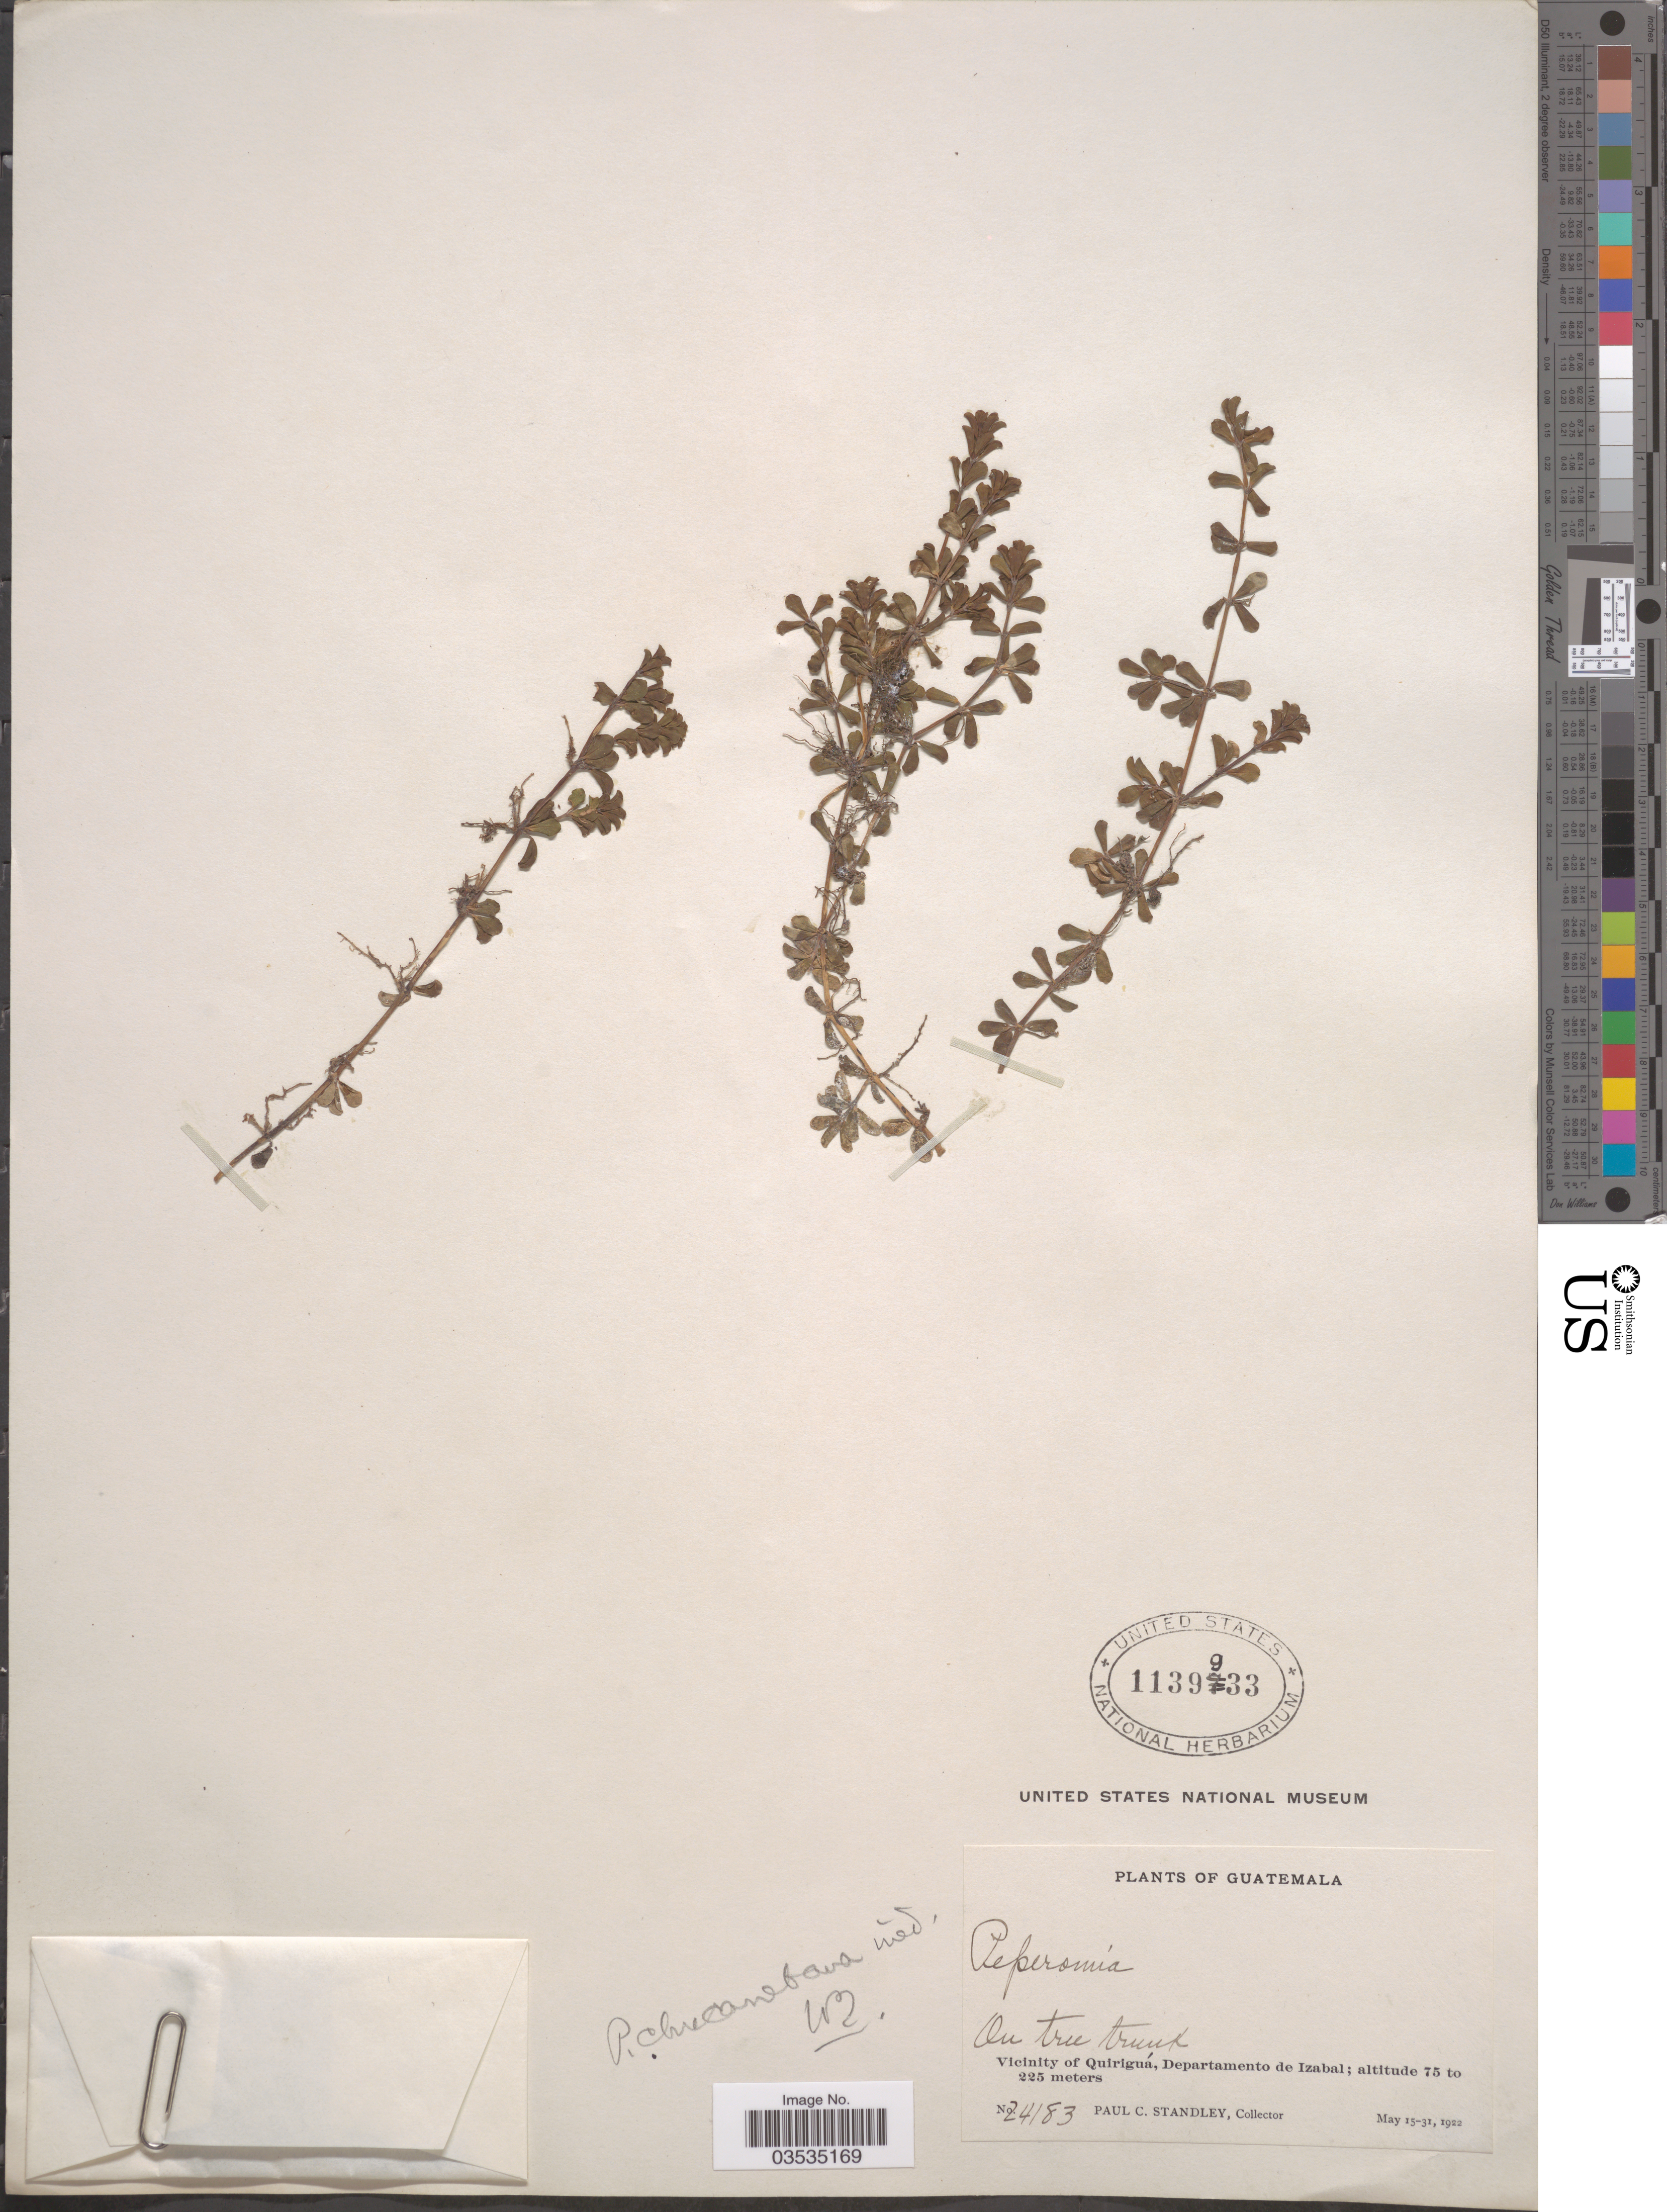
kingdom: Plantae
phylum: Tracheophyta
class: Magnoliopsida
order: Piperales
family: Piperaceae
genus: Peperomia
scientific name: Peperomia chucanebana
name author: Trel.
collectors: P. C. Standley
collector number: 24183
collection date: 1922-05-15/1922-05-31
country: Guatemala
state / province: Izabal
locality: Vicinity of Quiriguá, Departamento de Izabal.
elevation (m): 75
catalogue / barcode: US 1139933